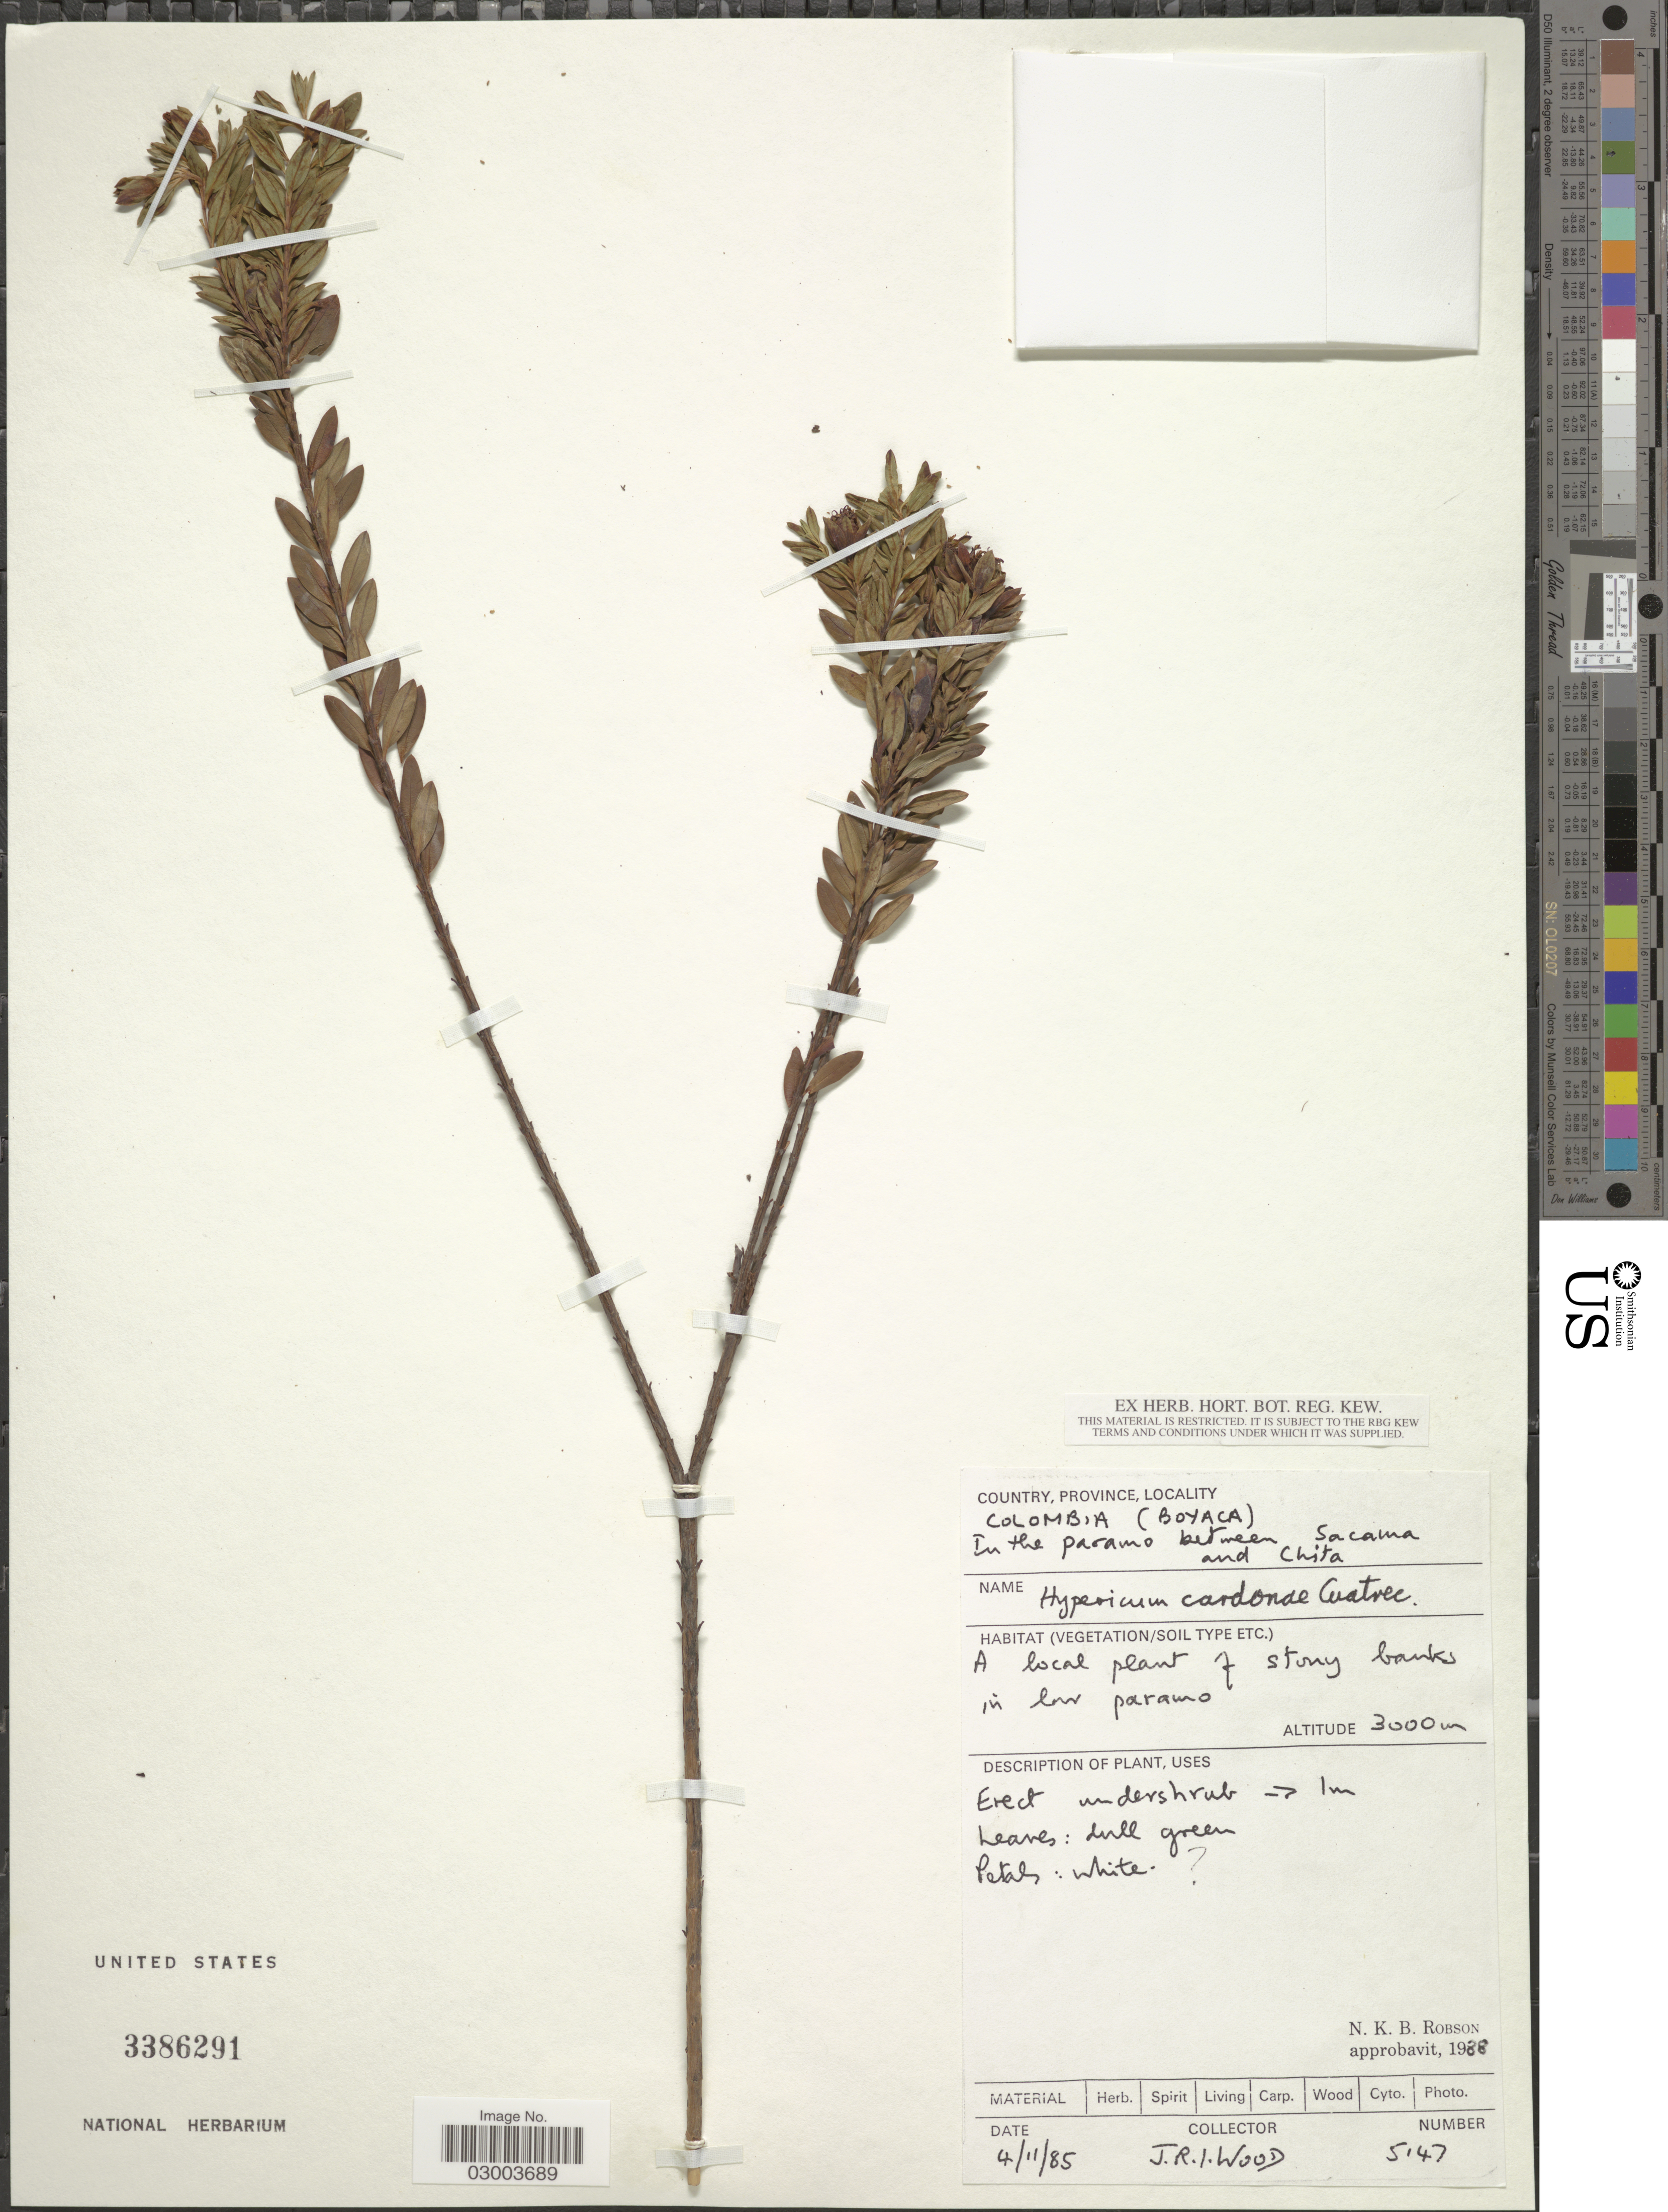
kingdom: Plantae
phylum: Tracheophyta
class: Magnoliopsida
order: Malpighiales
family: Hypericaceae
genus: Hypericum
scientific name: Hypericum cardonae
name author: Cuatrec.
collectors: J. R. I. Wood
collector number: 5147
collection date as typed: Transcribed d/m/y: 4/11/85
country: Colombia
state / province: Boyacá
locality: In the paramo between Sacama and Chita.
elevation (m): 3000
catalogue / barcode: US 3386291